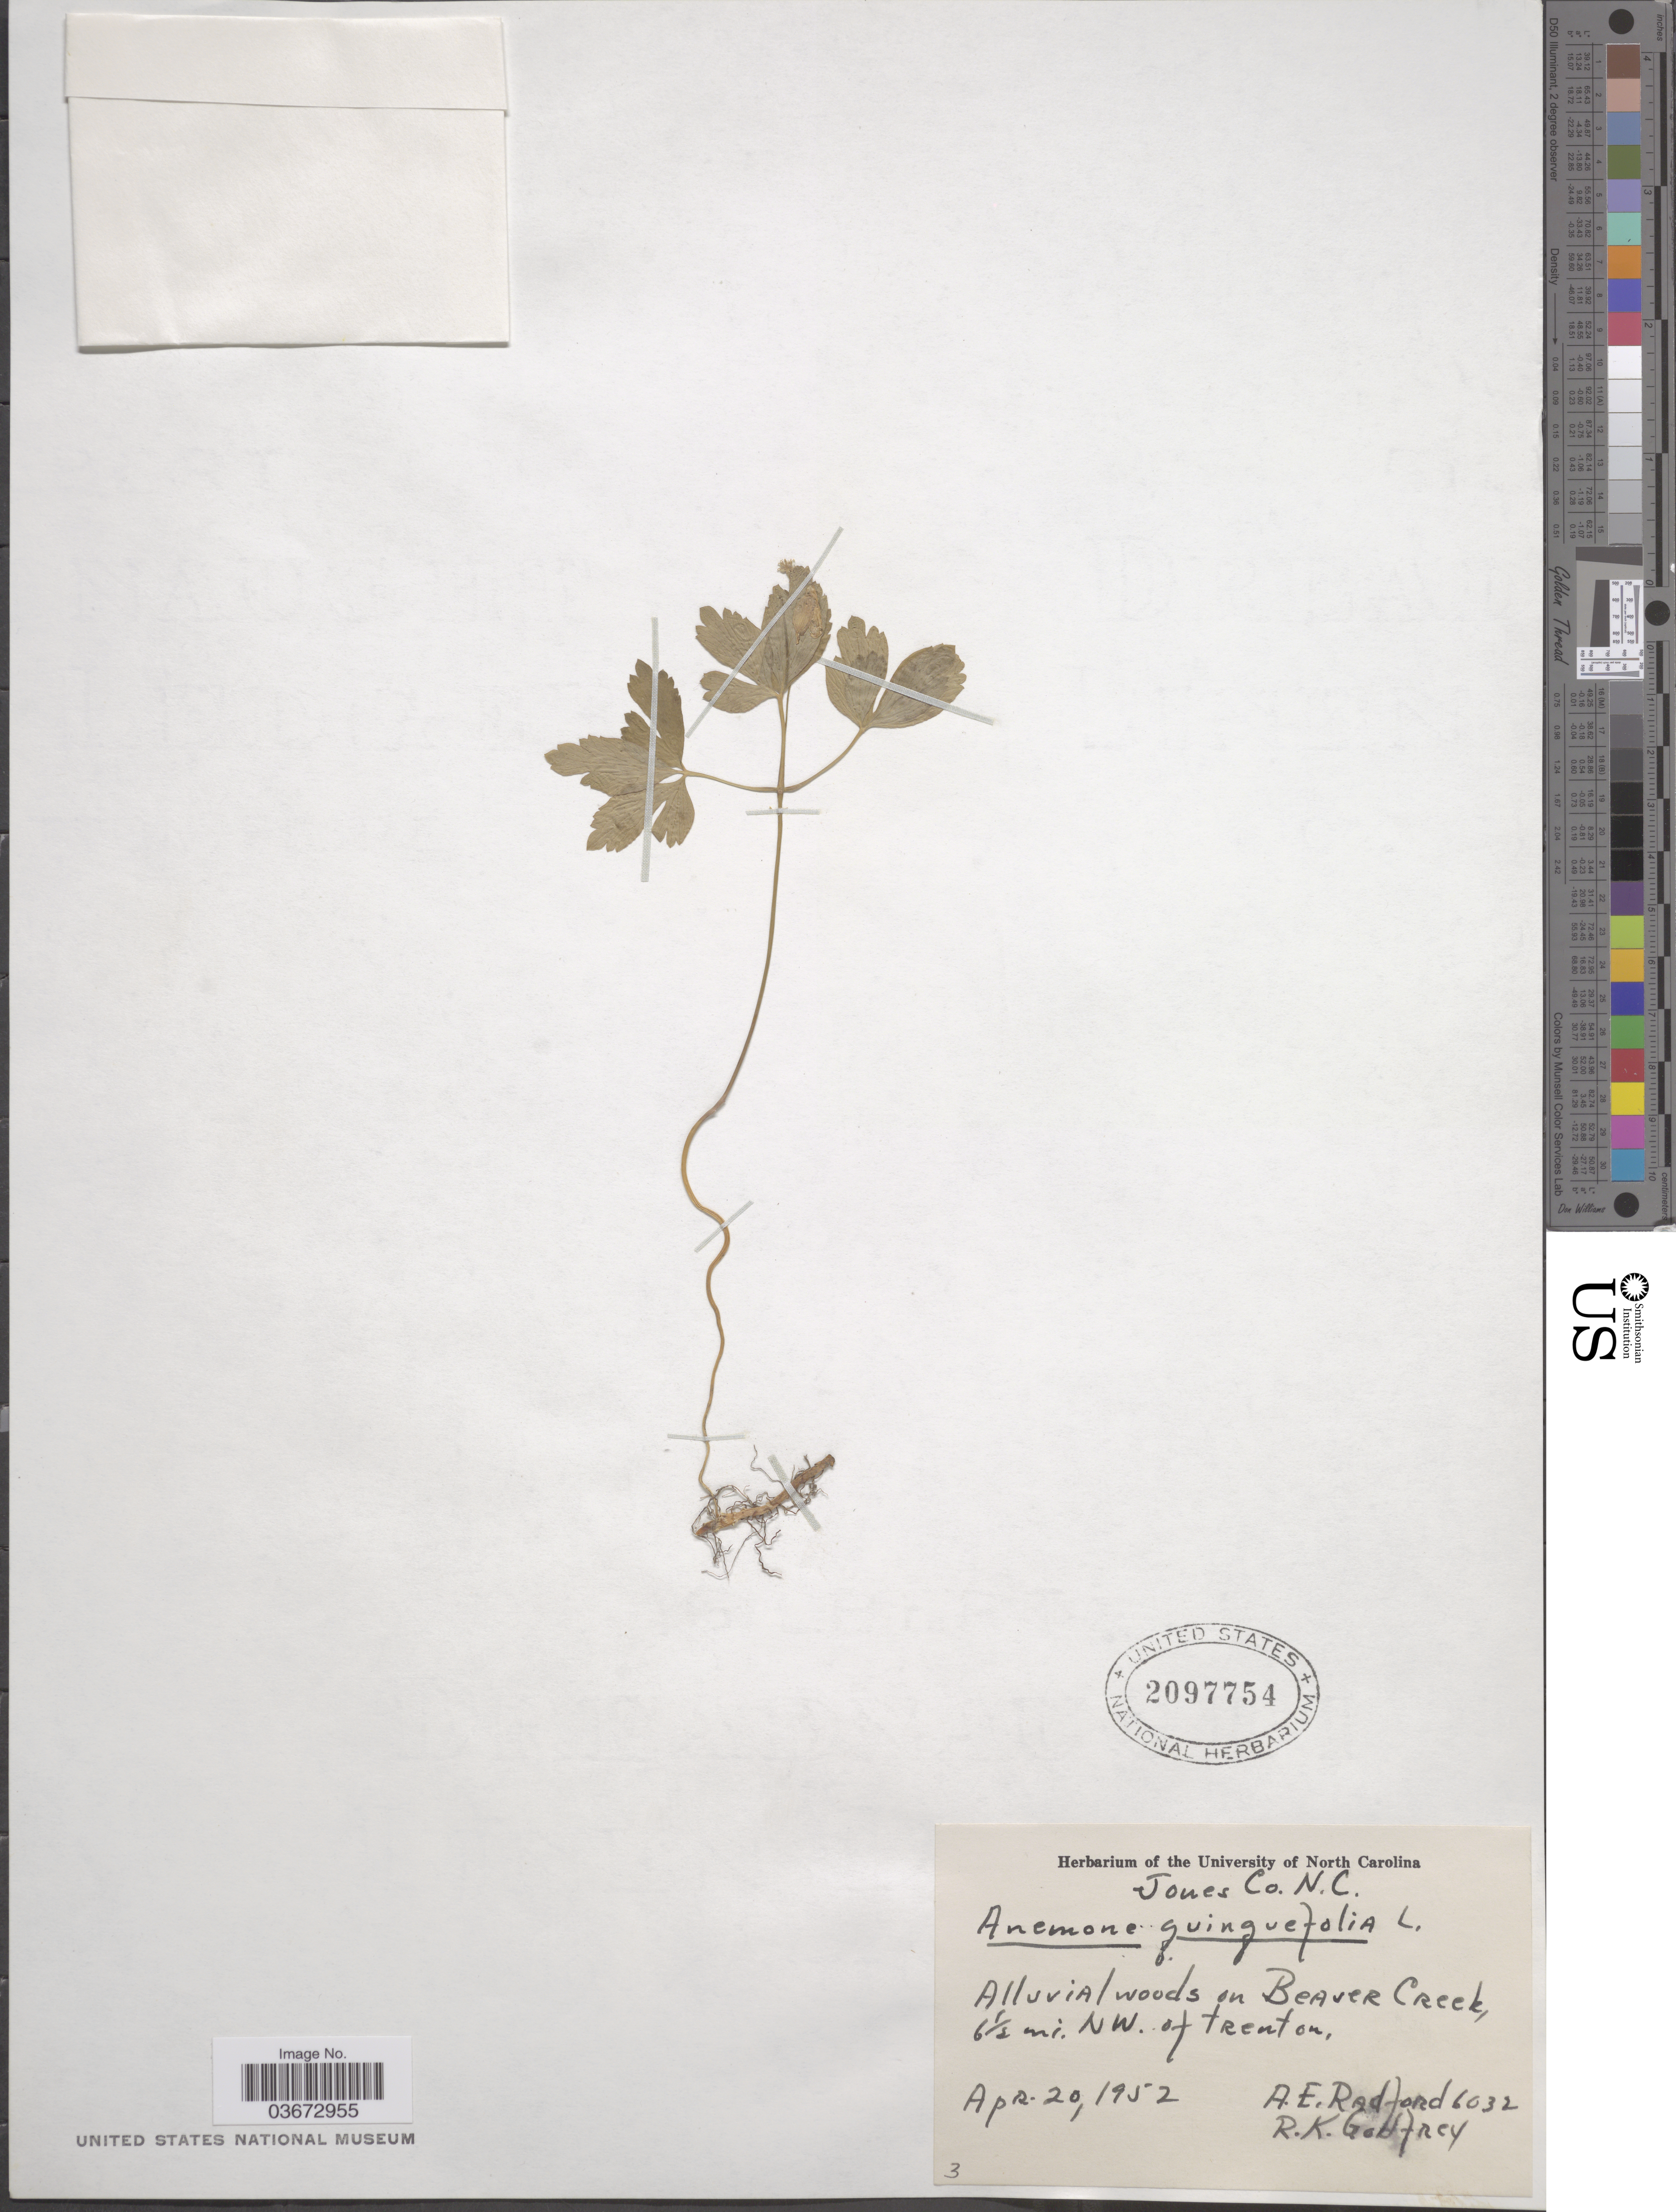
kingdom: Plantae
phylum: Tracheophyta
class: Magnoliopsida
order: Ranunculales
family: Ranunculaceae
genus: Anemone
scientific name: Anemone quinquefolia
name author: L.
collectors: A. E. Radford & R. K. Godfrey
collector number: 6032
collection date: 1952-04-20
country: United States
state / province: North Carolina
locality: Jones Co. Alluvial woods on Beaver Creek, 6½ mi. NW. of Trenton.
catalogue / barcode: US 2097754